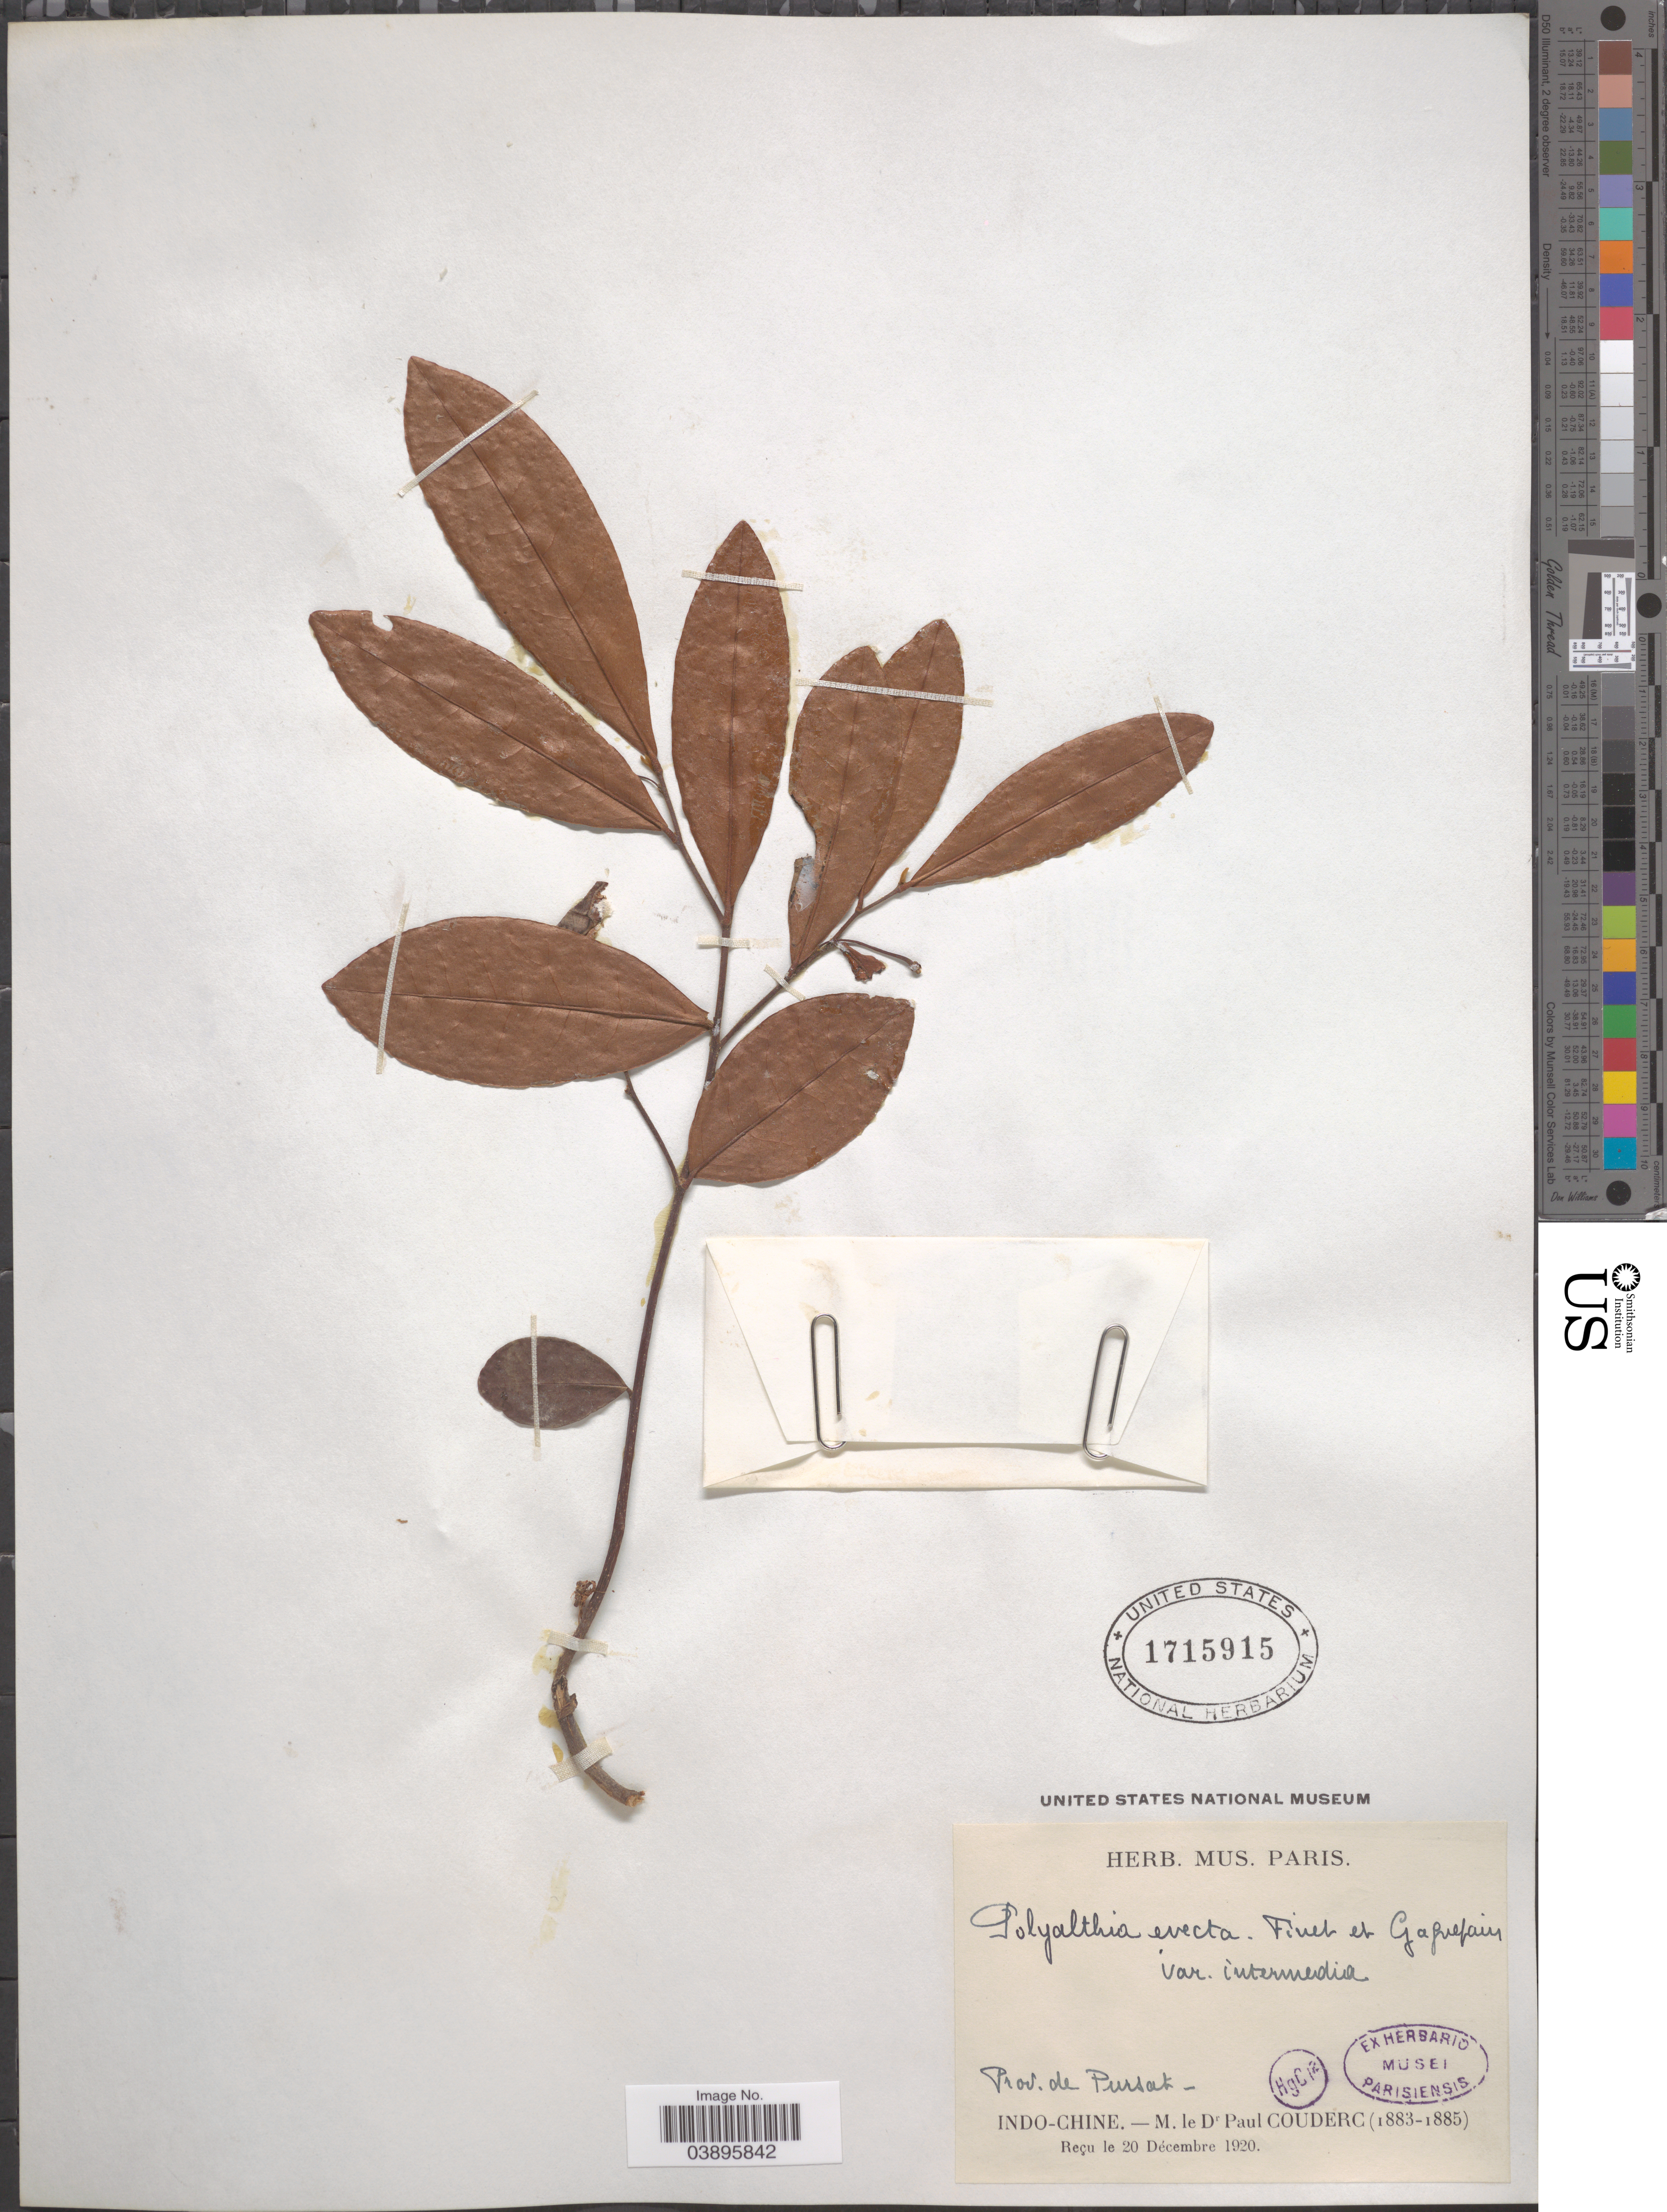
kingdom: Plantae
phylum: Tracheophyta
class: Magnoliopsida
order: Magnoliales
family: Annonaceae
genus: Polyalthia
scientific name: Polyalthia evecta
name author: Finet & Gagnep.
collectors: P. Couderc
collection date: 1883/1885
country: Cambodia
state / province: Pursat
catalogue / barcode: US 1715915